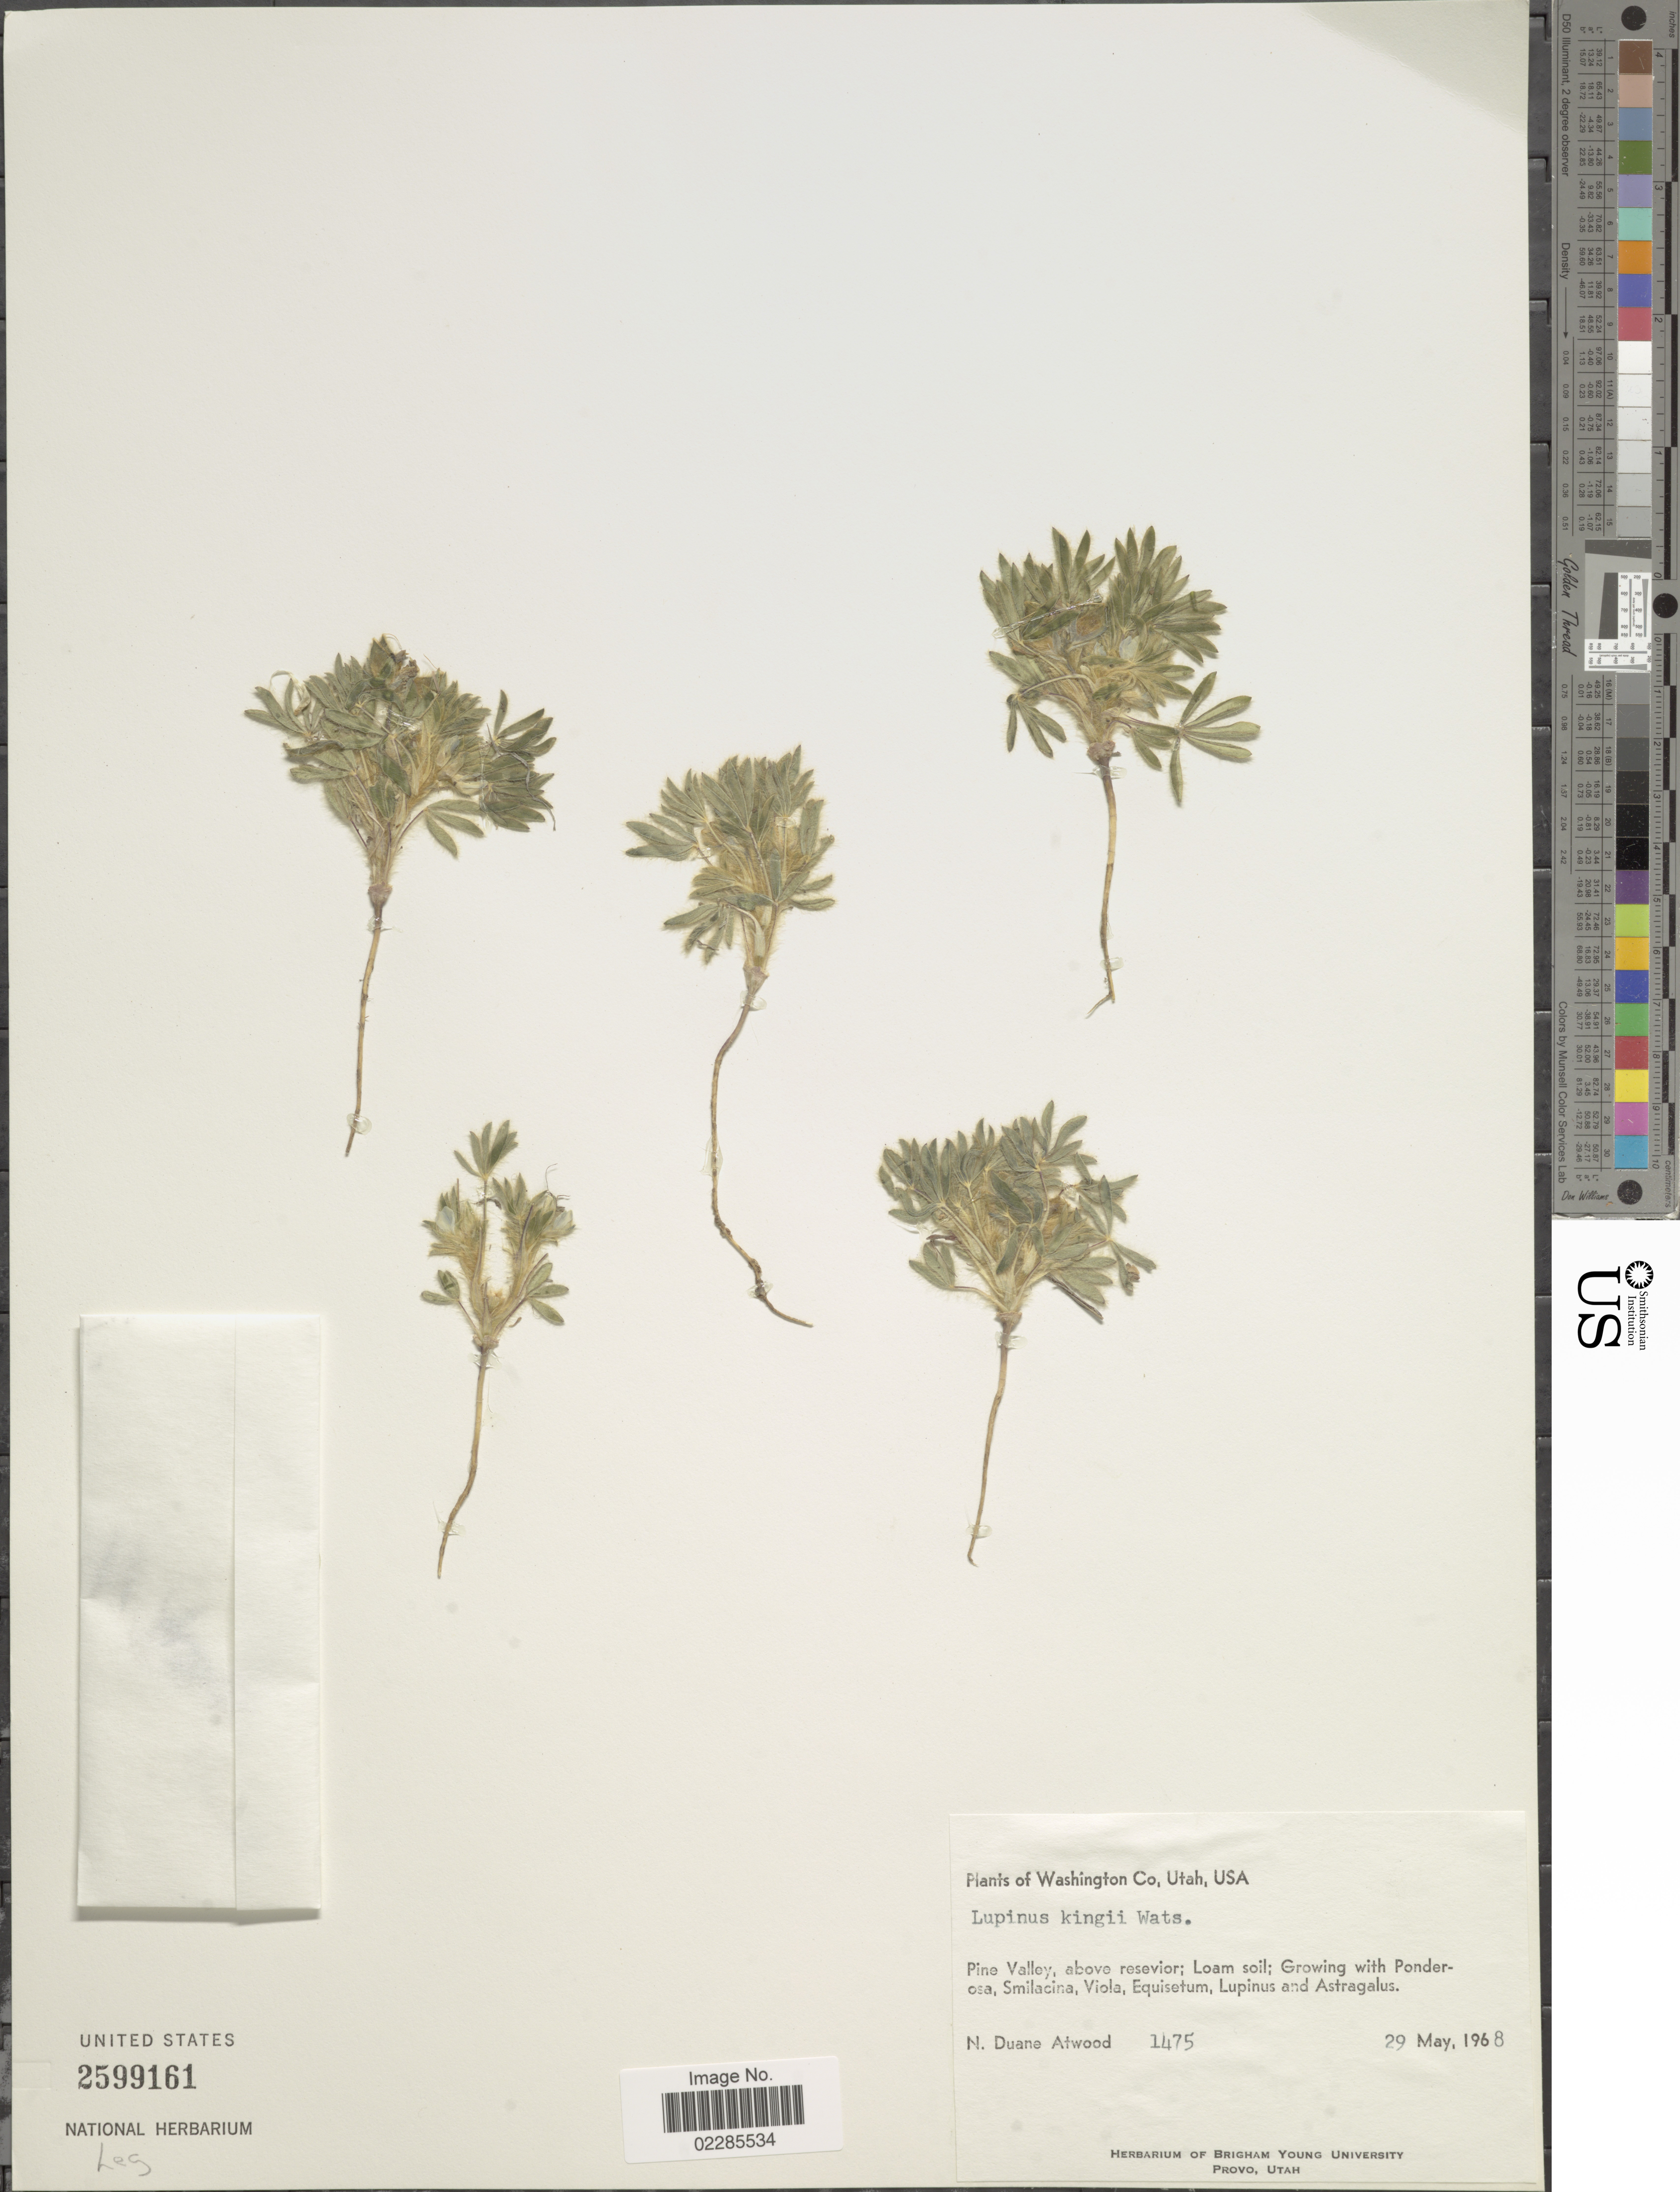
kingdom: Plantae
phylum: Tracheophyta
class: Magnoliopsida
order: Fabales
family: Fabaceae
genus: Lupinus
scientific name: Lupinus kingii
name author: S. Watson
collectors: N. Atwood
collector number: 1475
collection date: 1968-05-29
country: United States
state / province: Utah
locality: Washington Co, Utah, Pine Valley, above resevior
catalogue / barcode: US 2599161